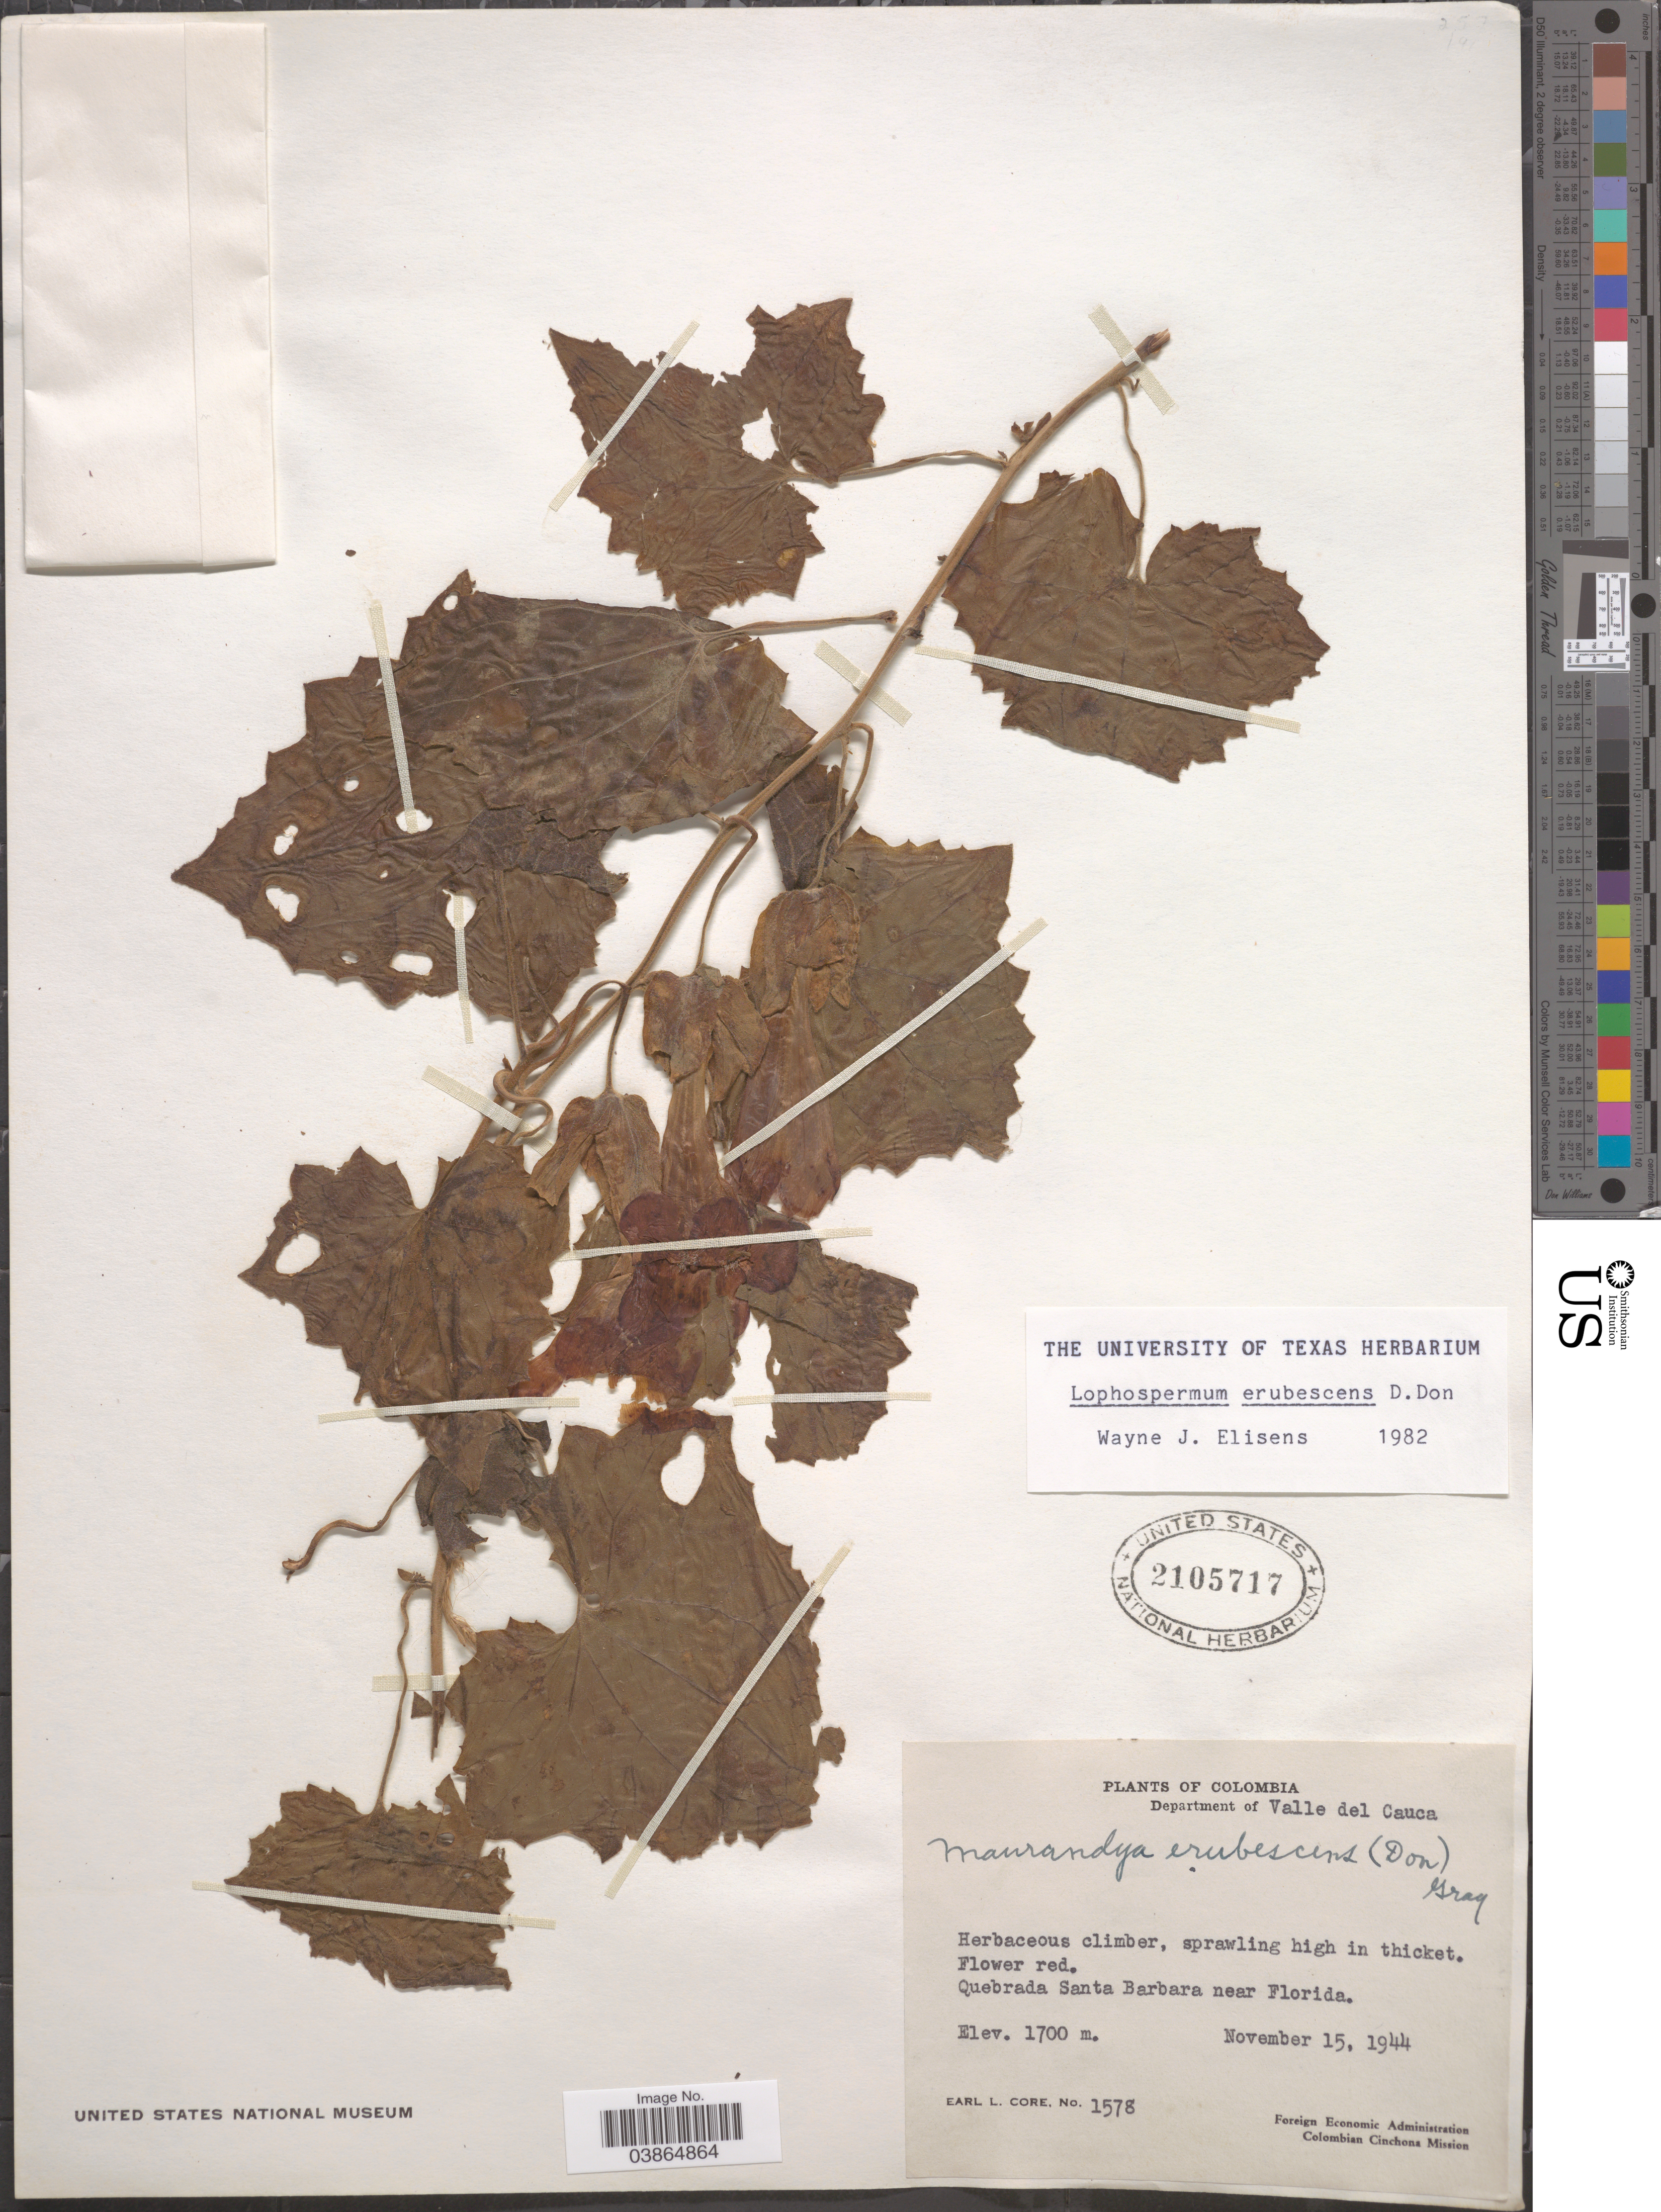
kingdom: Plantae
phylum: Tracheophyta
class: Magnoliopsida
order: Lamiales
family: Plantaginaceae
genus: Maurandya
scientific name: Maurandya erubescens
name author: (D. Don) A. Gray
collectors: E. L. Core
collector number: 1578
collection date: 1944-11-15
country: Colombia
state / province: Valle del Cauca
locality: Department of Valle del Cauca. Quebrada Santa Barbara near Florida.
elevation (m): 1700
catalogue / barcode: US 2105717